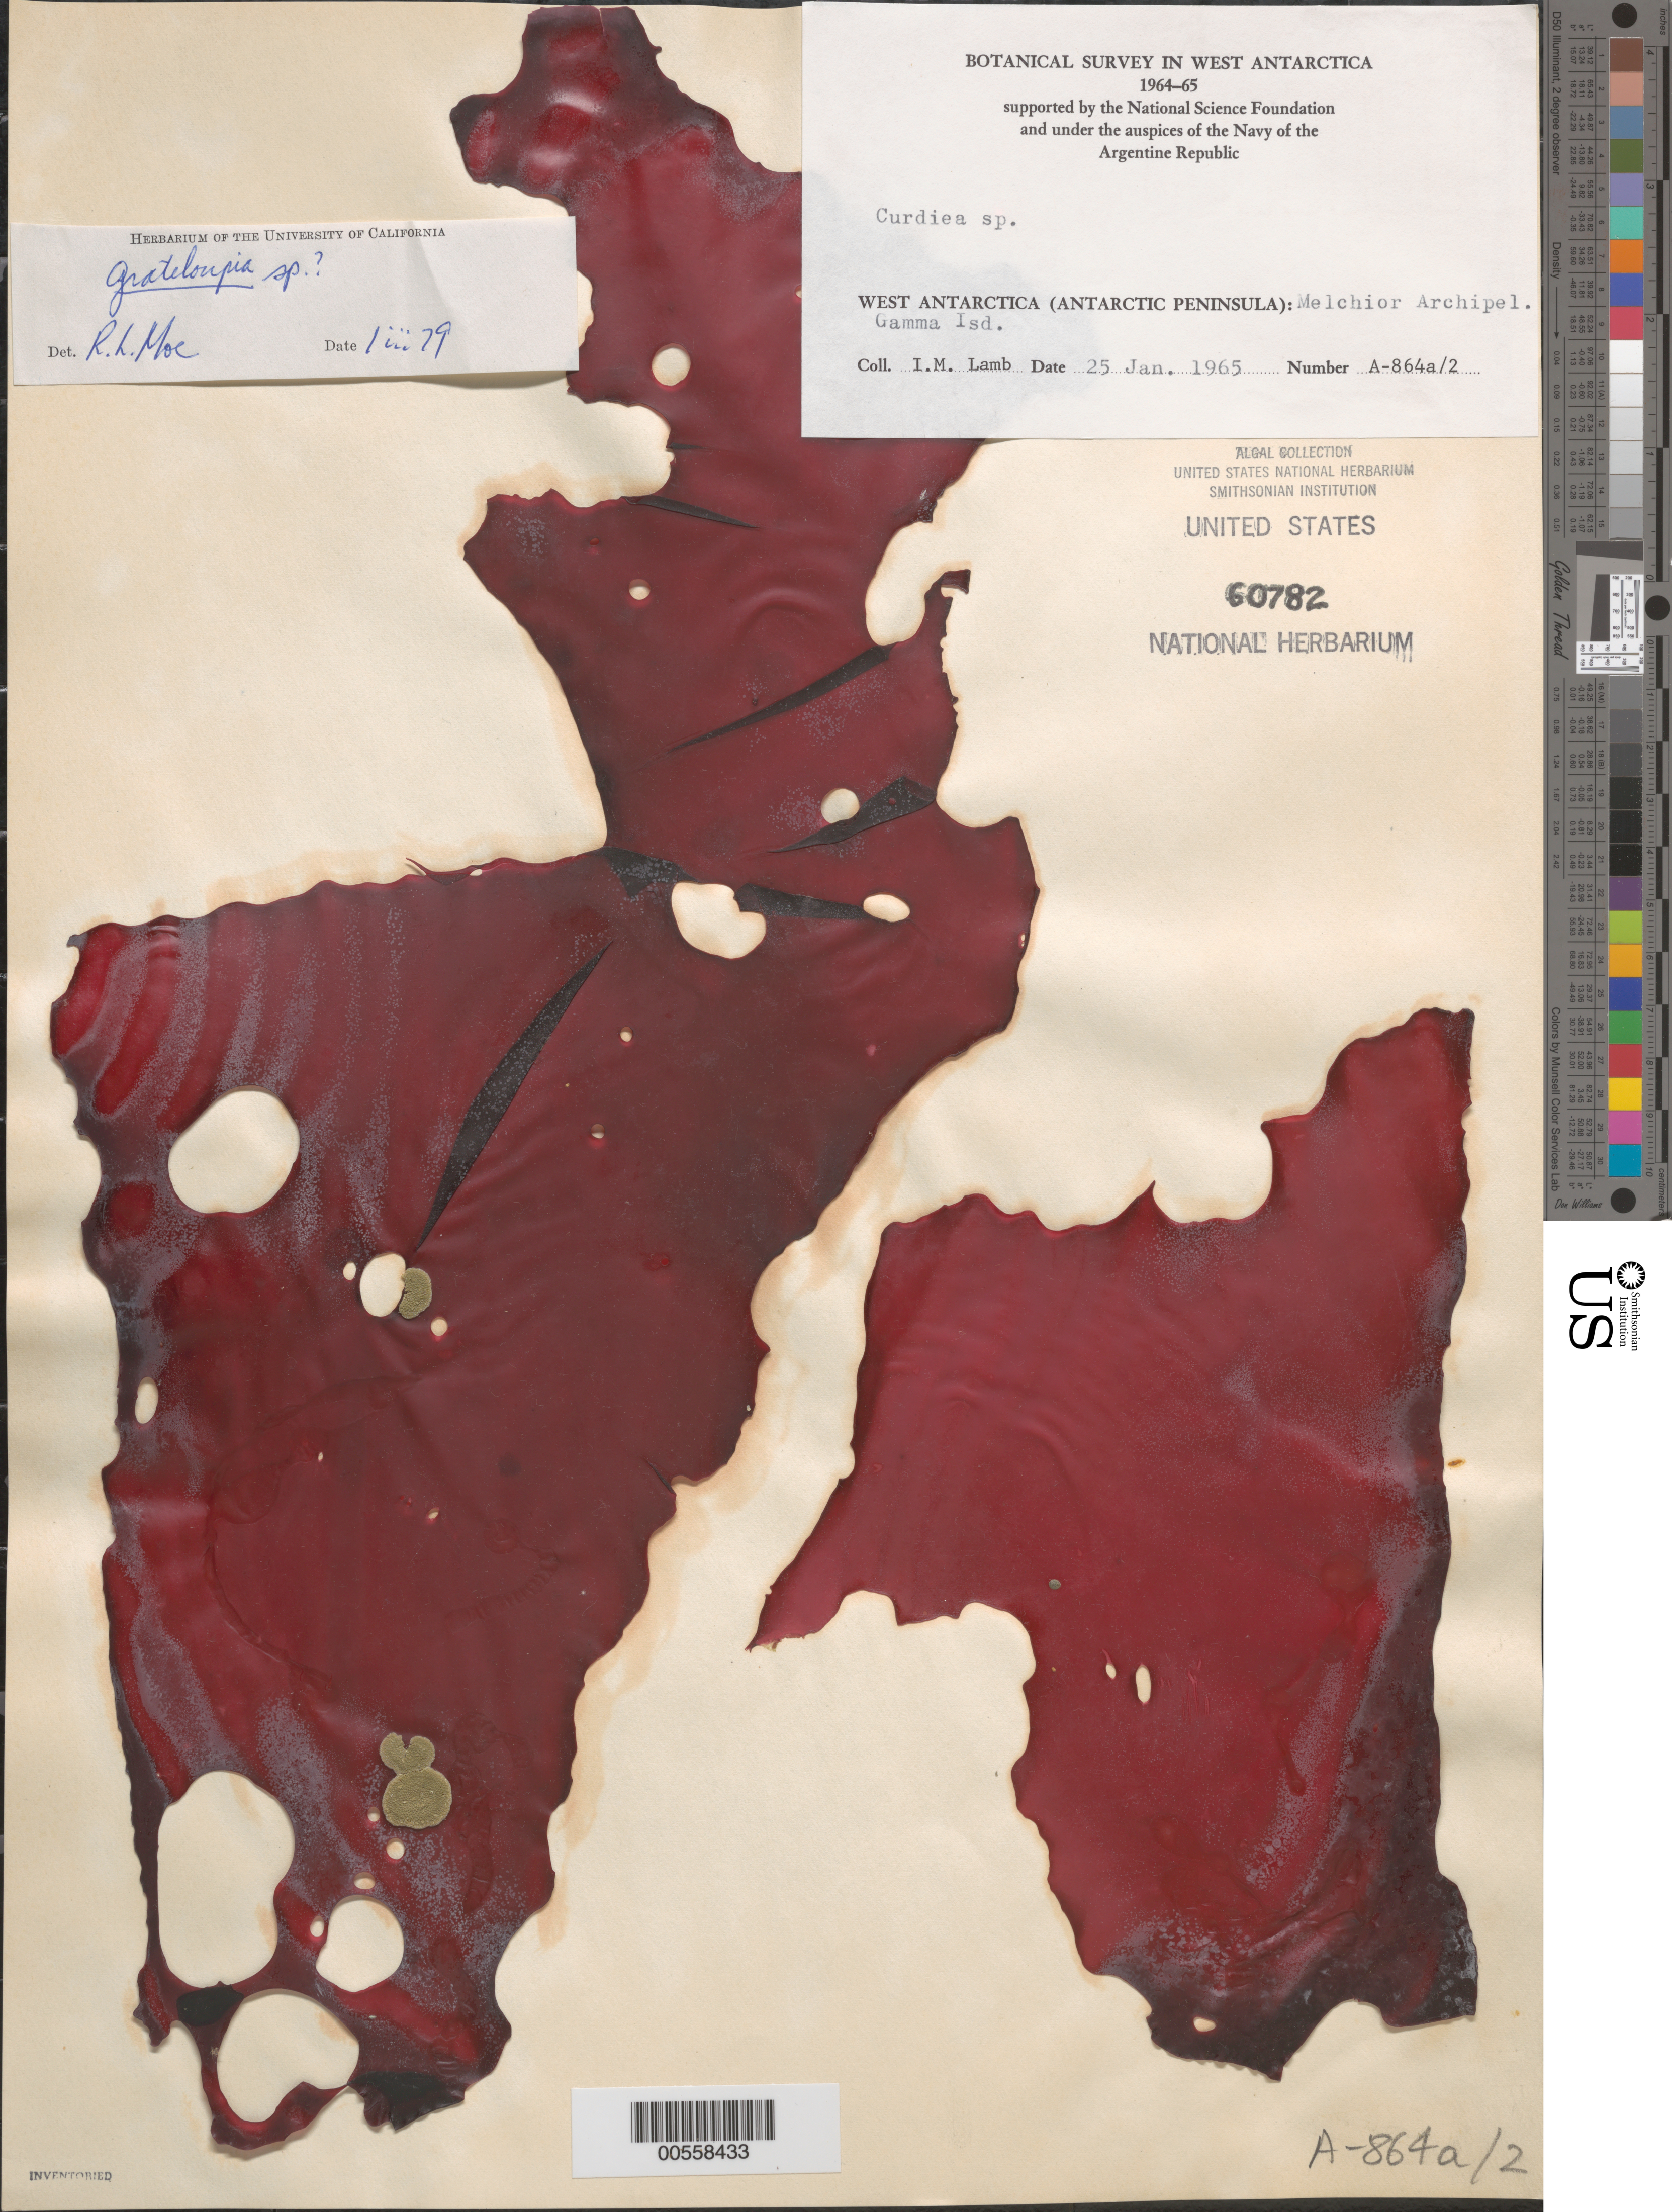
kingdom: Plantae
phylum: Rhodophyta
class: Florideophyceae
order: Halymeniales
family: Halymeniaceae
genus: Grateloupia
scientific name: Grateloupia sp.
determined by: Moe, R. L.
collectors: I. M. Lamb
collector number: A-864a-2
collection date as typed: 25 Jan 1965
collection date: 1965-01-25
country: Antarctica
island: Gamma Island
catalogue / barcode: US 60782